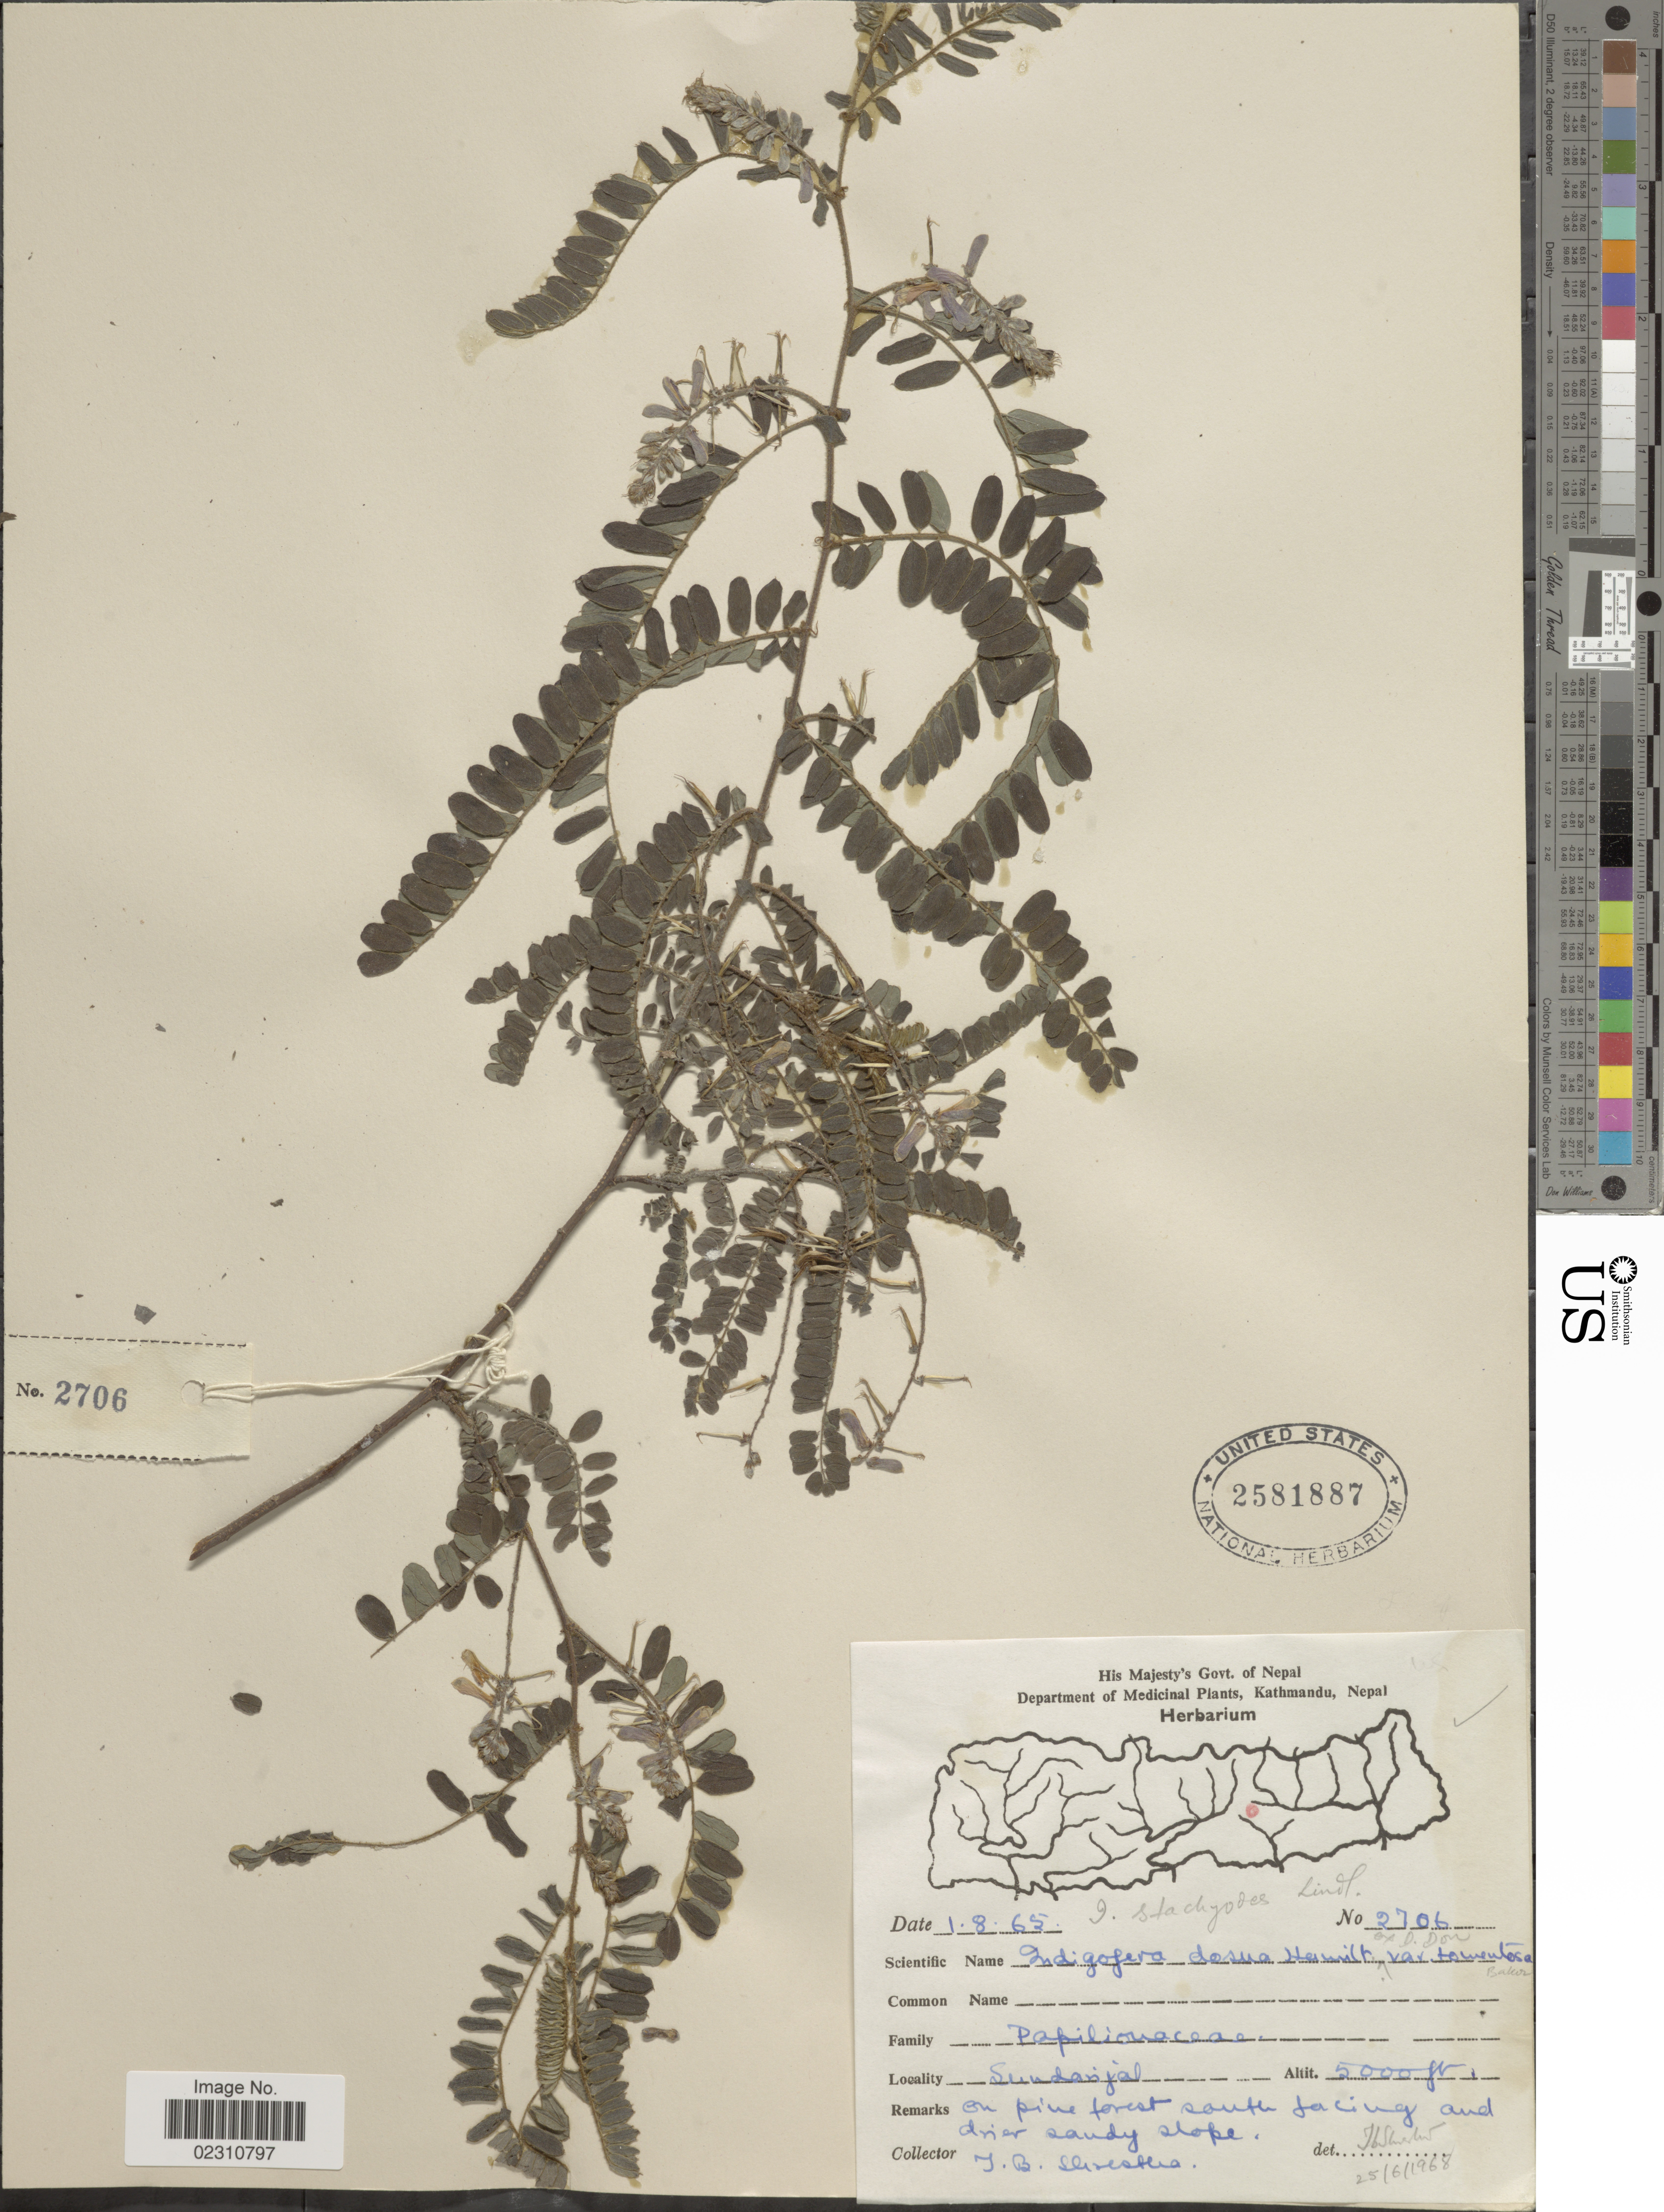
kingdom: Plantae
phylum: Tracheophyta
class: Magnoliopsida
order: Fabales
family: Fabaceae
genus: Indigofera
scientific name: Indigofera dosua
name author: Buch.-Ham. ex D. Don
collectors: T. B. Shrestha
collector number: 2706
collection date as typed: Transcribed d/m/y: 1/8/65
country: Nepal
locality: Sundarijal.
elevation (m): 1524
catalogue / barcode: US 2581887